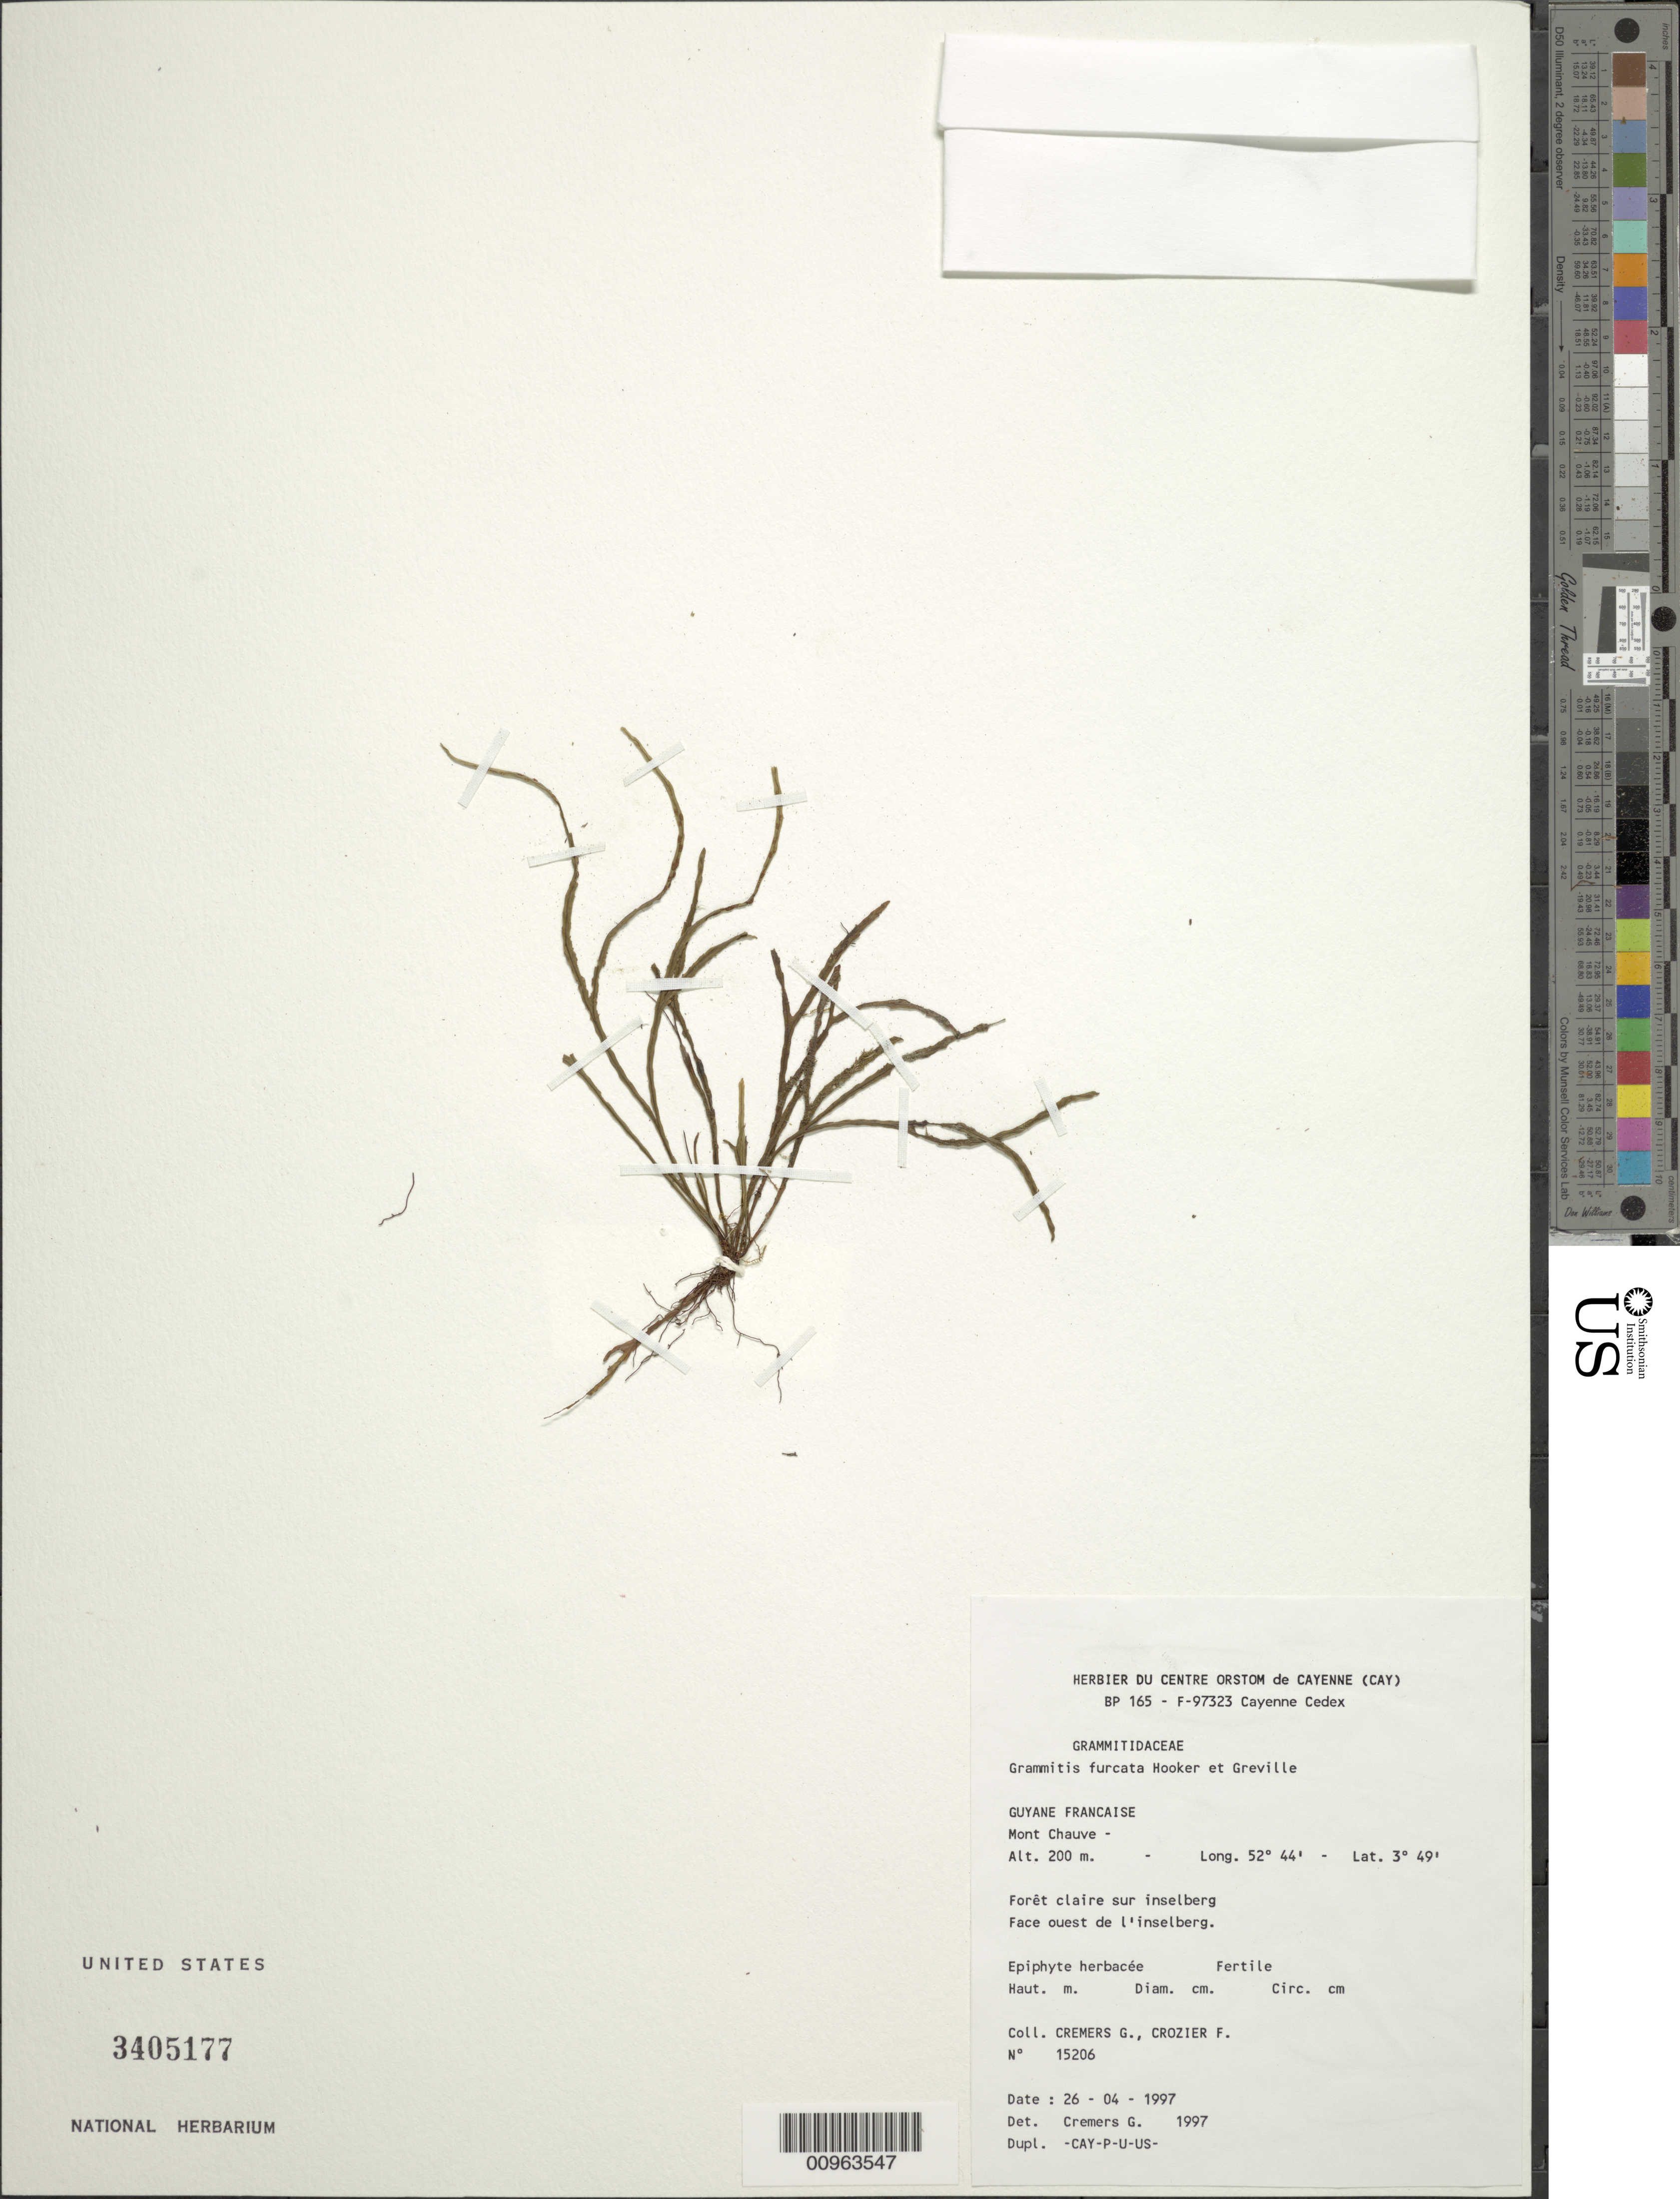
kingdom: Plantae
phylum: Tracheophyta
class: Polypodiopsida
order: Polypodiales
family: Polypodiaceae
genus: Cochlidium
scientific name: Cochlidium furcatum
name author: (Hook. & Grev.) C. Chr.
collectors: G. Cremers & F. Crozier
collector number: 15206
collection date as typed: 26-Apr-97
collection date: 1997-04-26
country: French Guiana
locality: Mont Chauve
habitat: Foret claire sur inselberg. Face ouest de l'inslberg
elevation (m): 200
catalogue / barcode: US 3405177